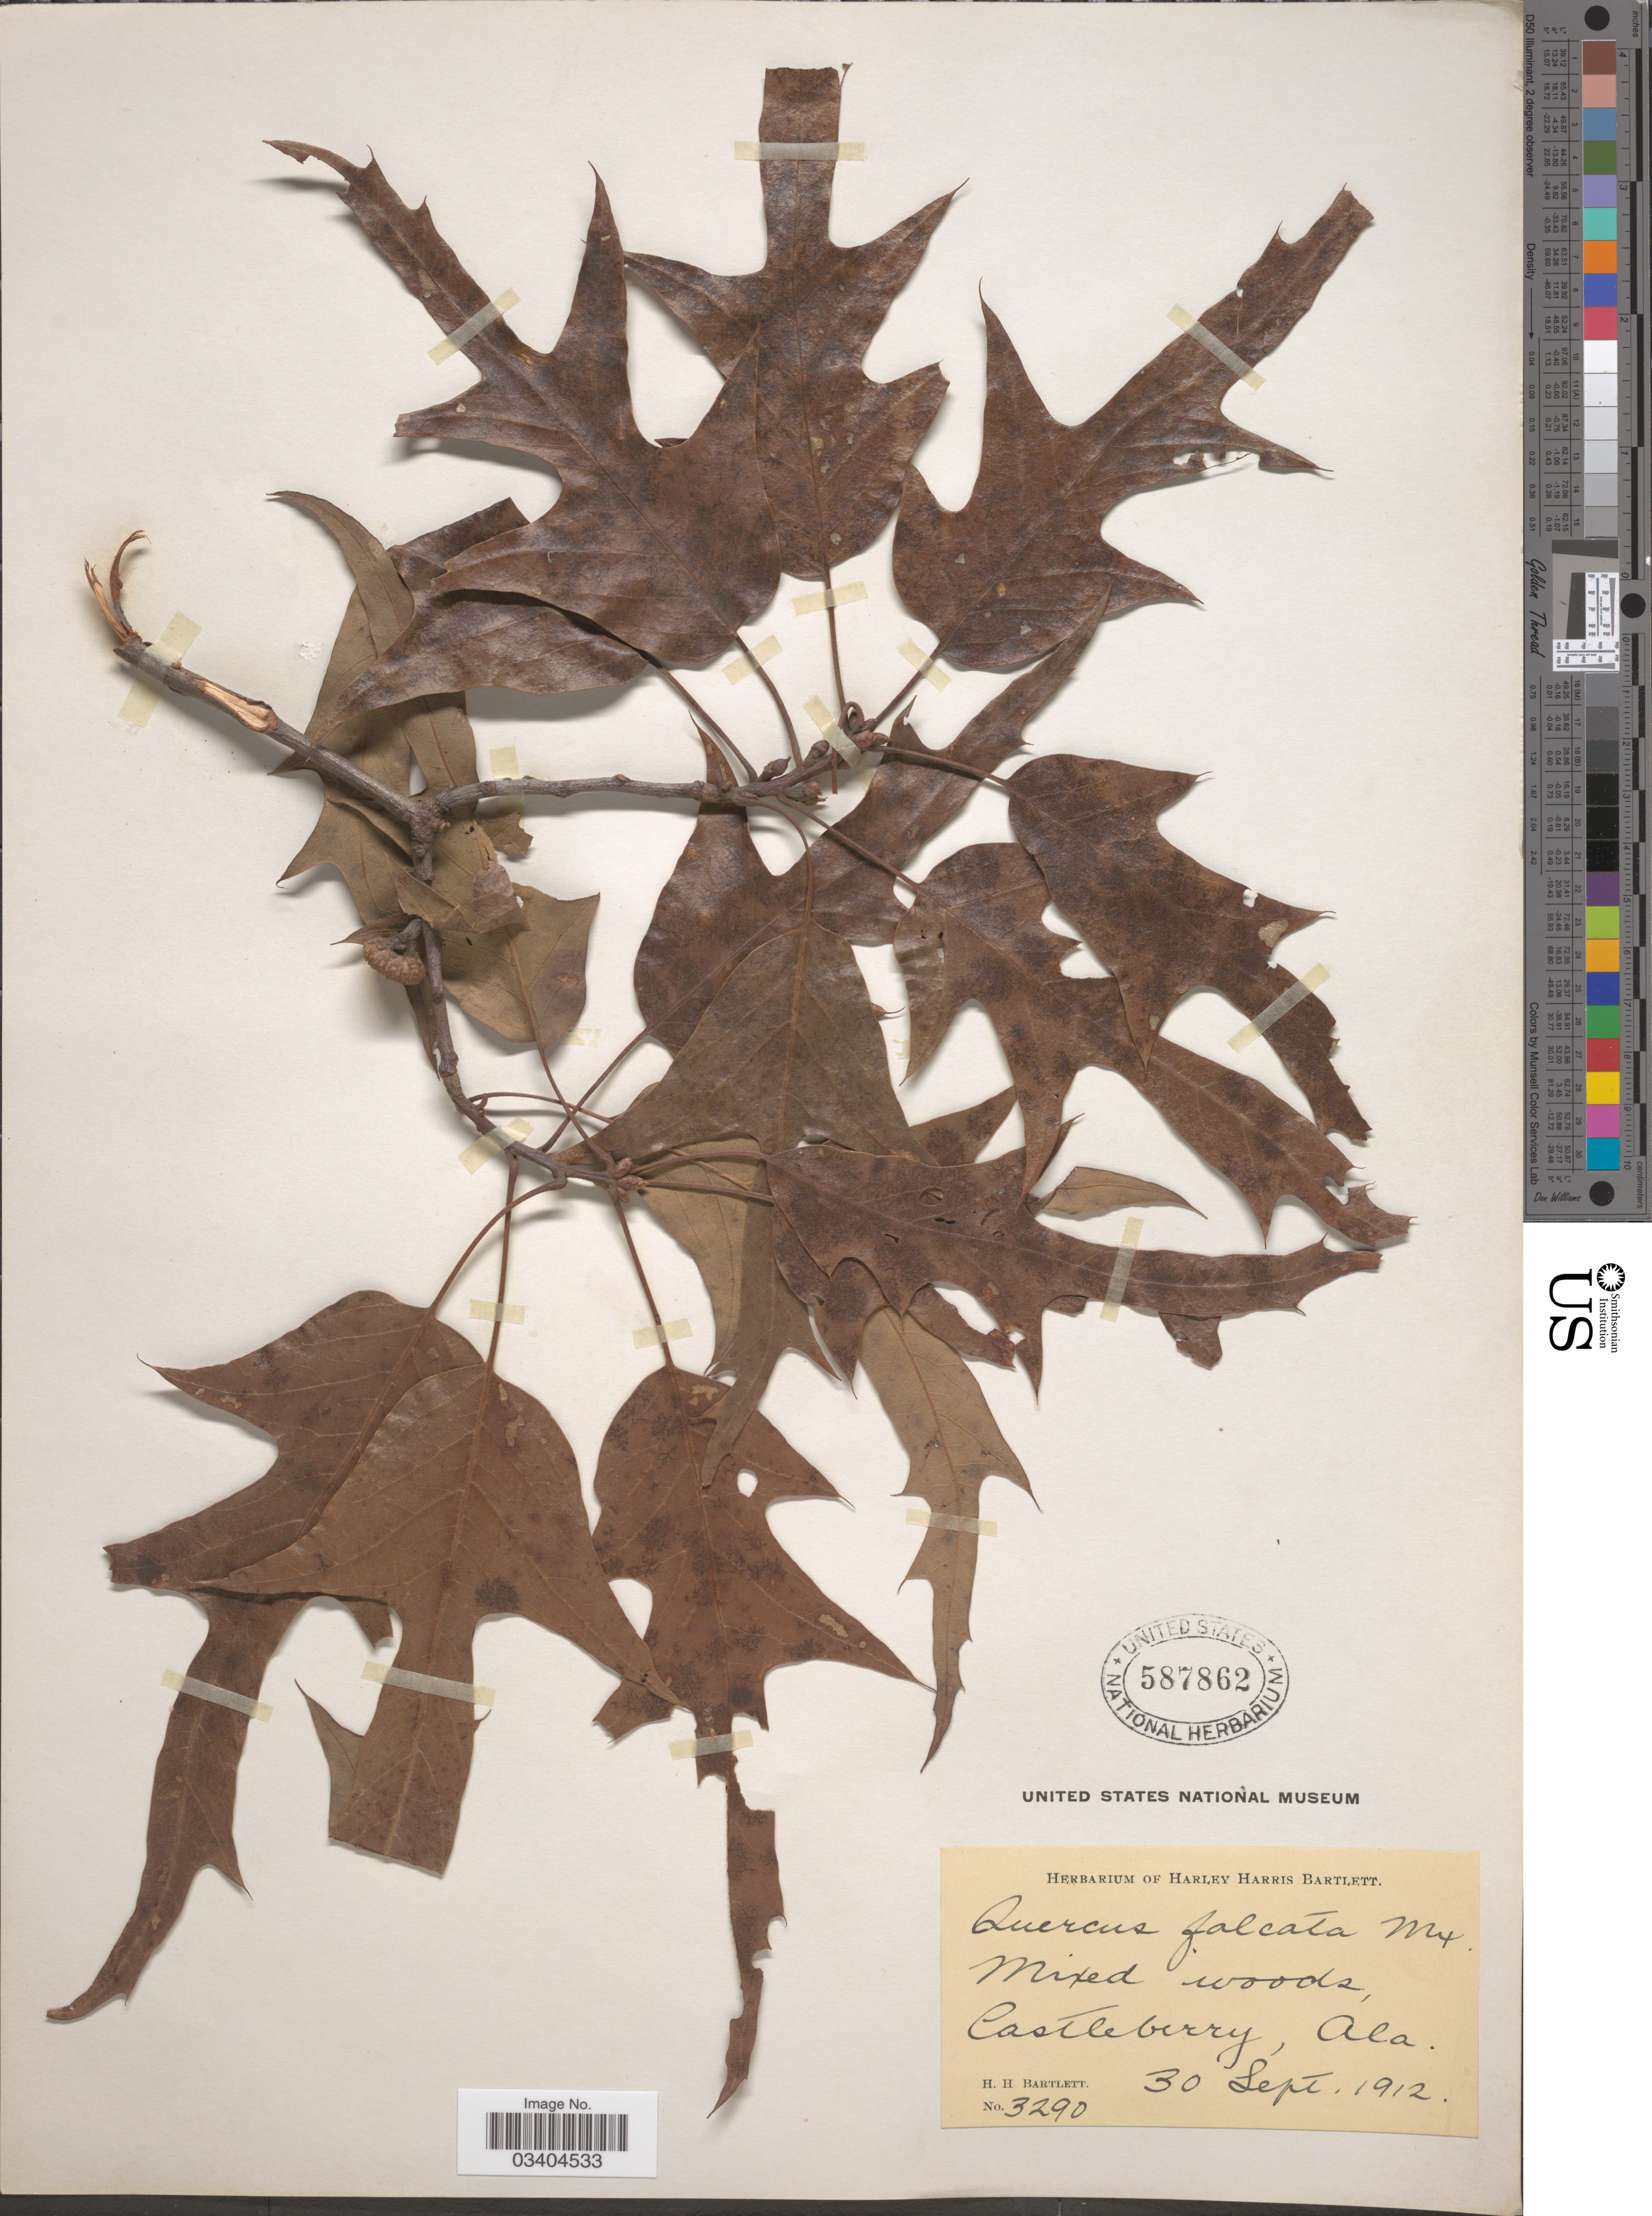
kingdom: Plantae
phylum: Tracheophyta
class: Magnoliopsida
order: Fagales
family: Fagaceae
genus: Quercus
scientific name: Quercus falcata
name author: Michx.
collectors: H. H. Bartlett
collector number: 3290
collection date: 1912-09-30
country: United States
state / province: Alabama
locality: Castleberry.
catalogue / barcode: US 587862